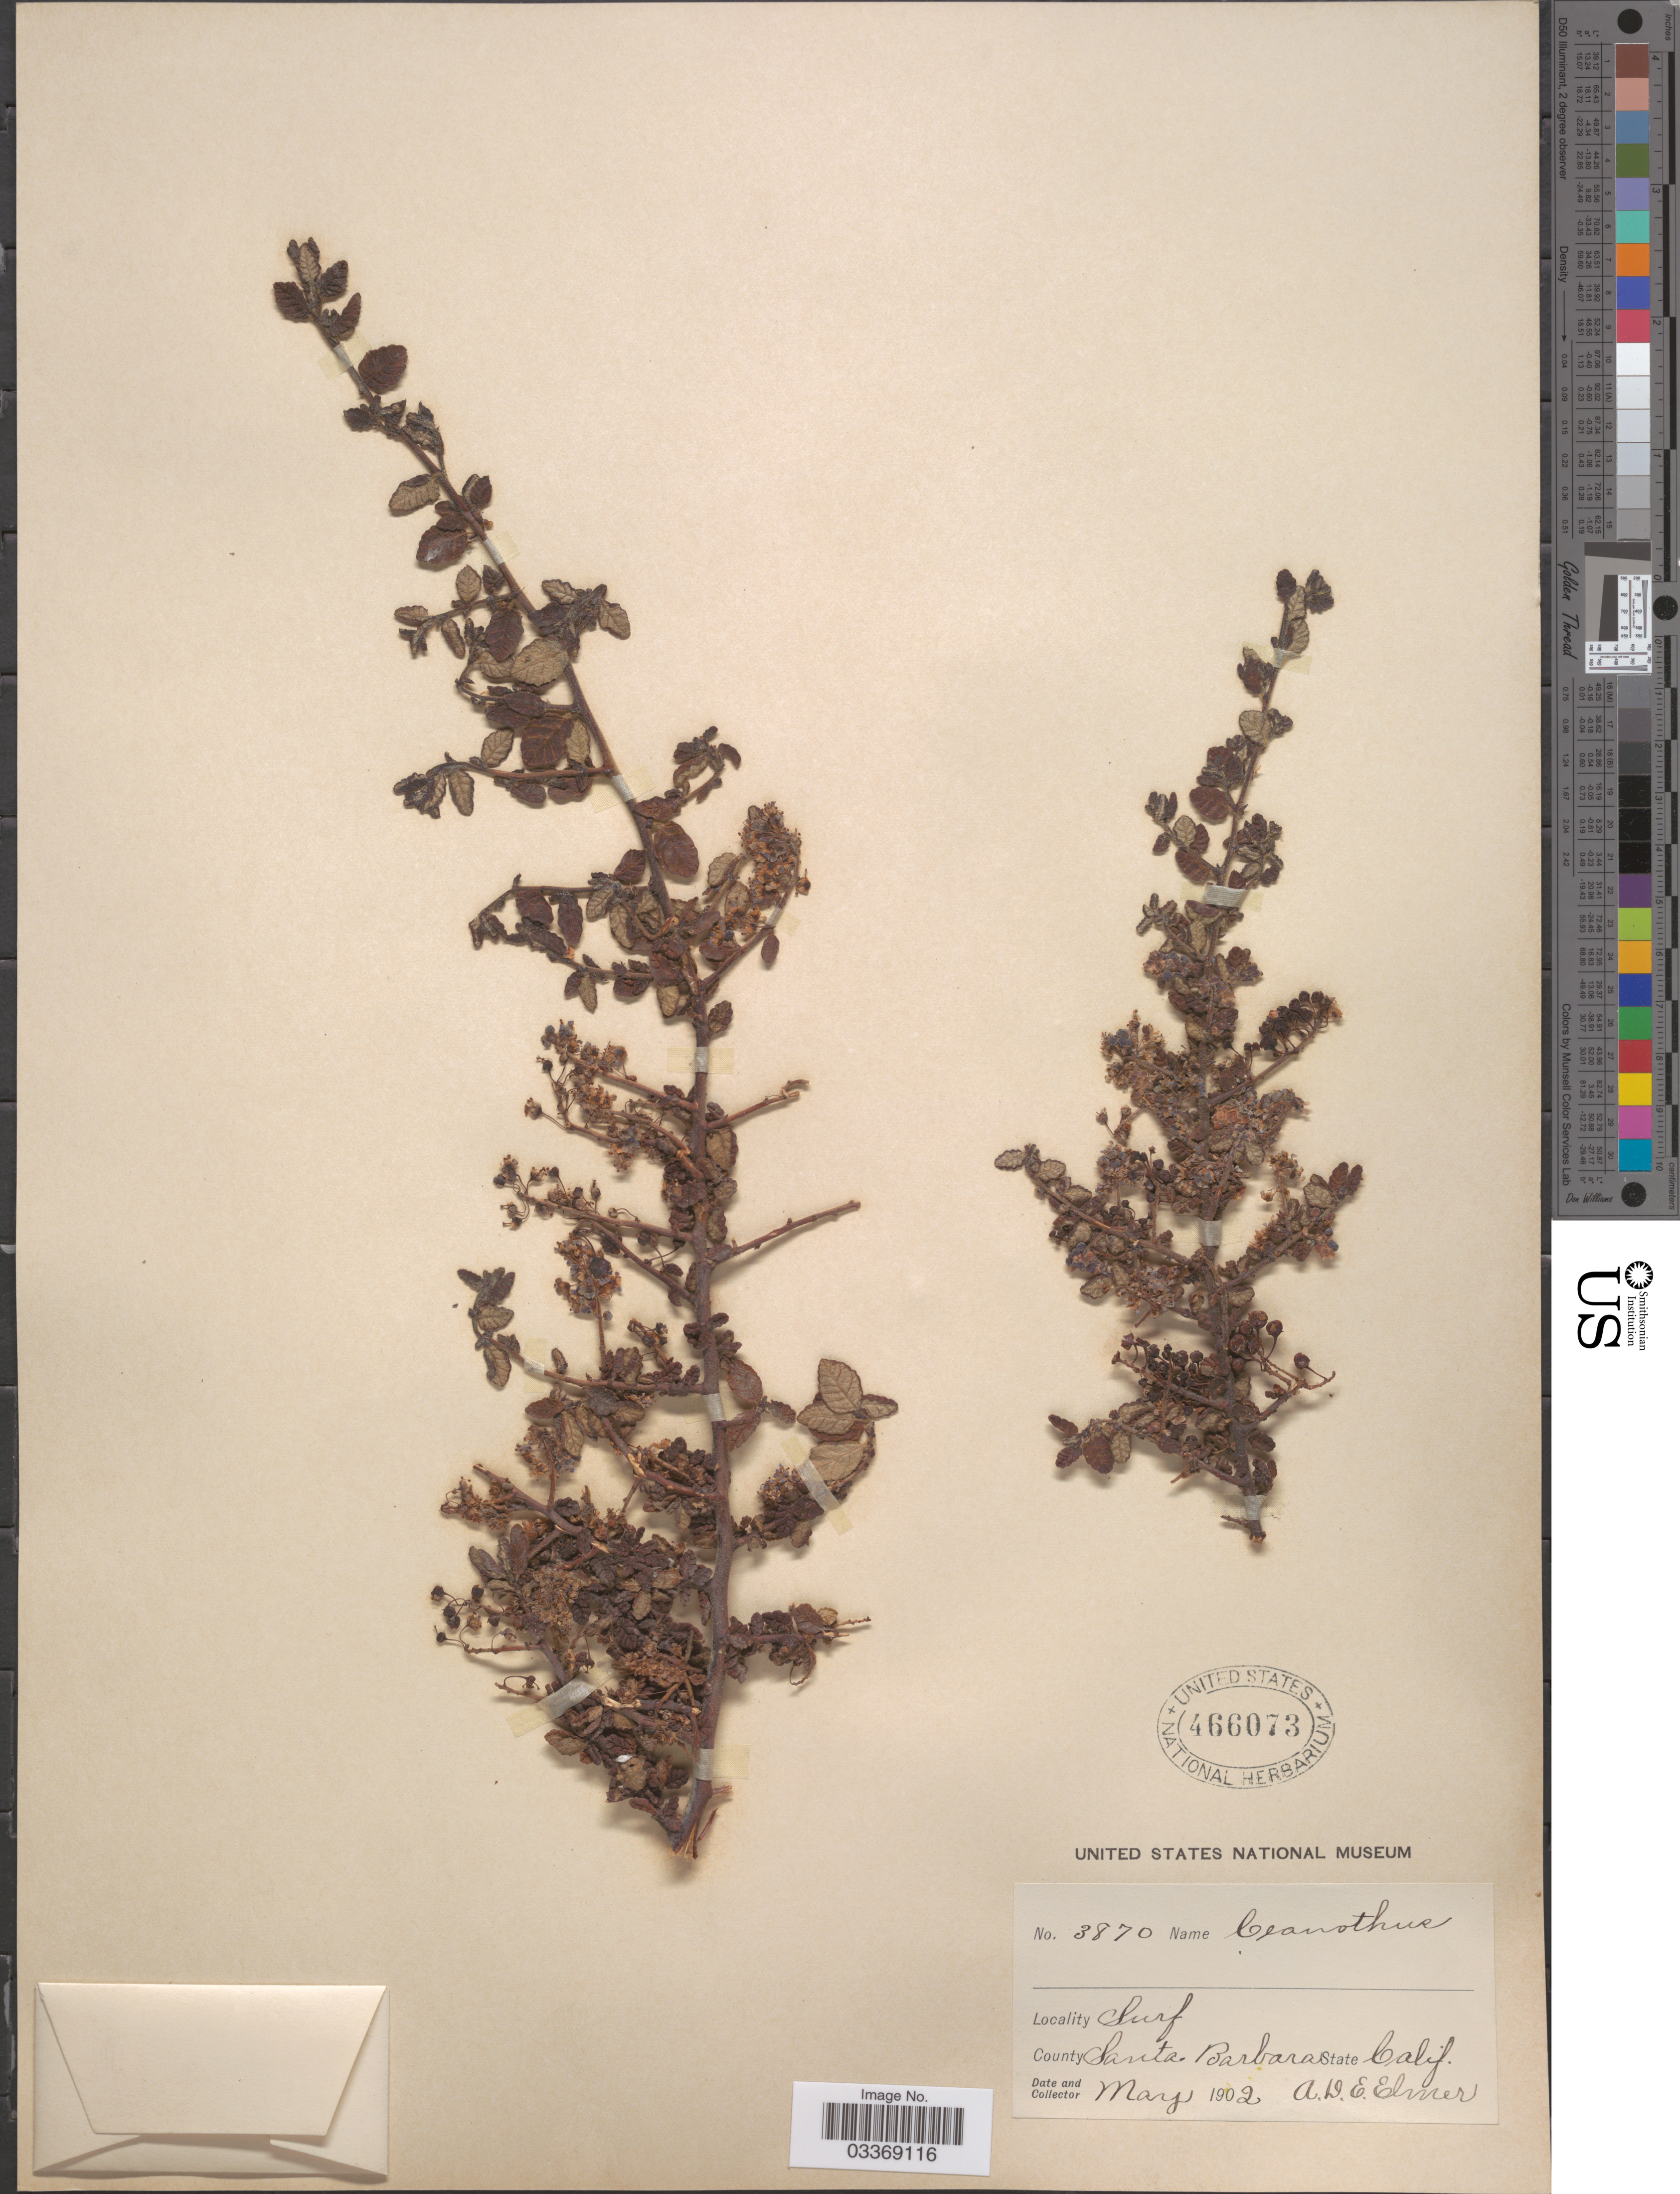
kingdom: Plantae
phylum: Tracheophyta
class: Magnoliopsida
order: Rosales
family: Rhamnaceae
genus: Ceanothus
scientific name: Ceanothus dentatus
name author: Torr. & A. Gray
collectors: A. D. E. Elmer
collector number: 3870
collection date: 1902-05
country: United States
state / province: California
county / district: Santa Barbara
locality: Surf, County Santa Barbara.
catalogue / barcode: US 466073